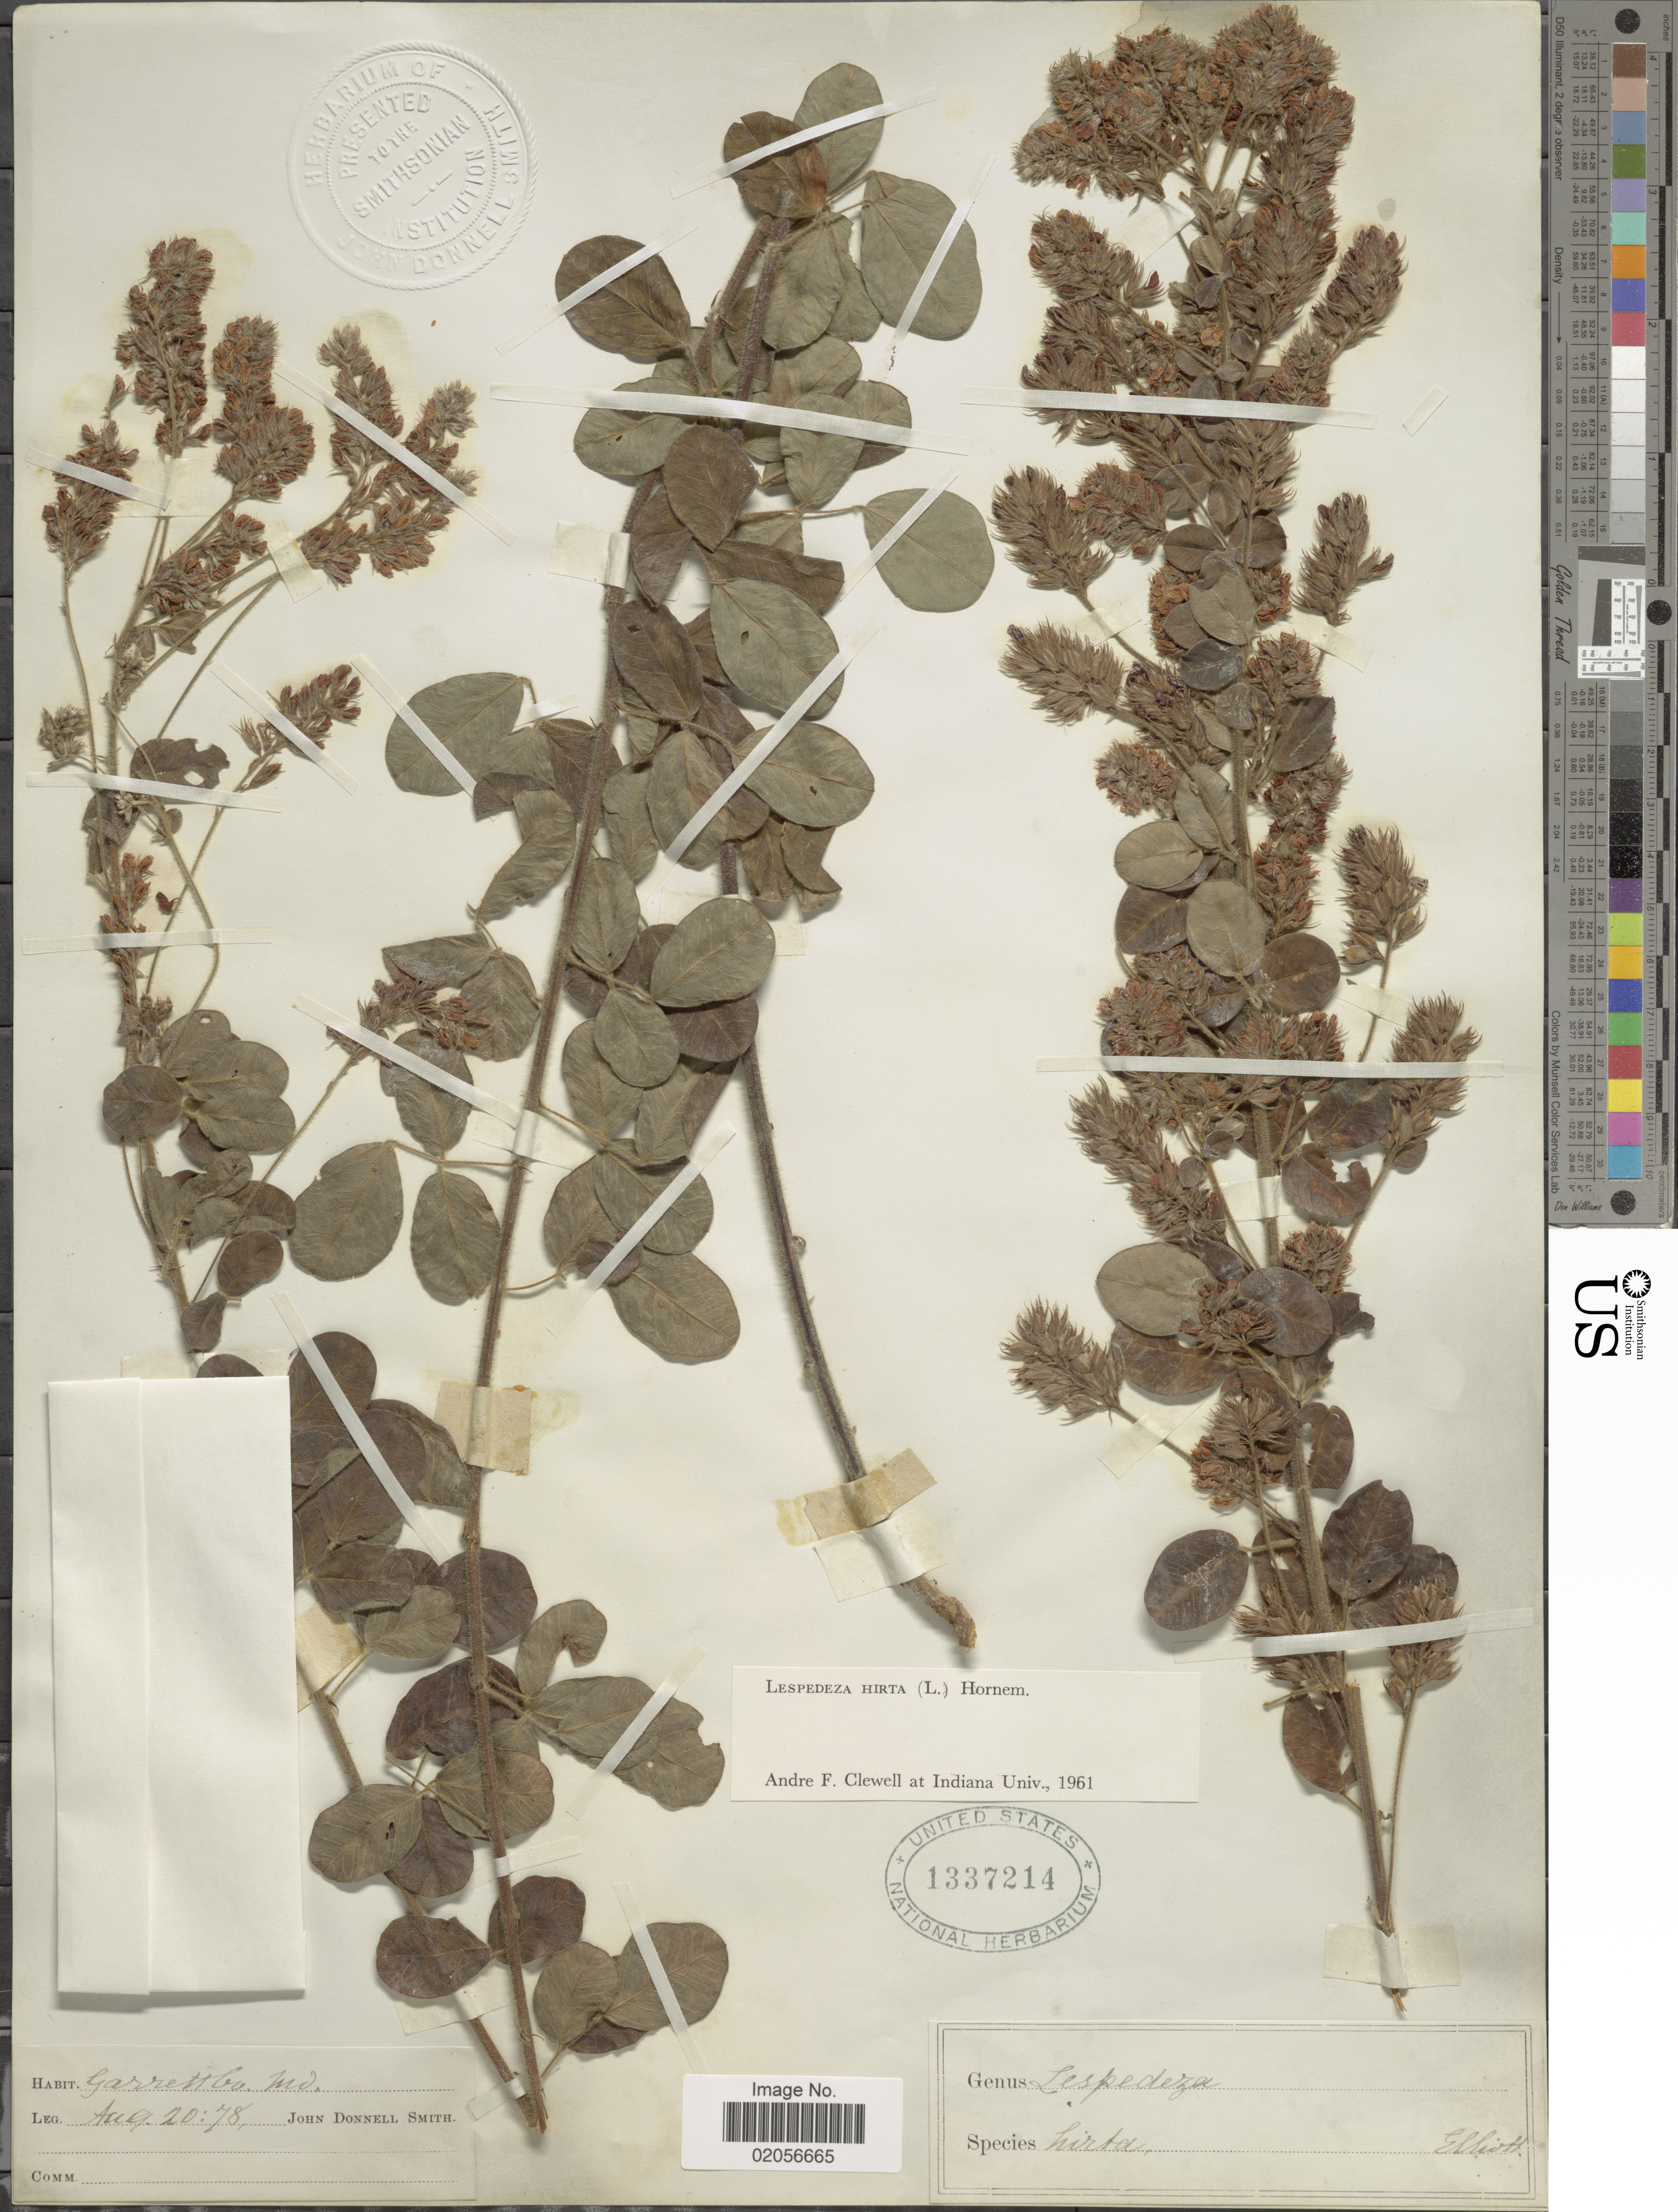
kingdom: Plantae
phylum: Tracheophyta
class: Magnoliopsida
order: Fabales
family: Fabaceae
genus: Lespedeza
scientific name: Lespedeza hirta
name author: (L.) Hornem.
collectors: J. Donnell Smith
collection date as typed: Transcribed d/m/y: 20/8/78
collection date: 1878-08-20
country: United States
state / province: Maryland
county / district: Garrett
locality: Garrett Co, Md.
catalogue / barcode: US 1337214